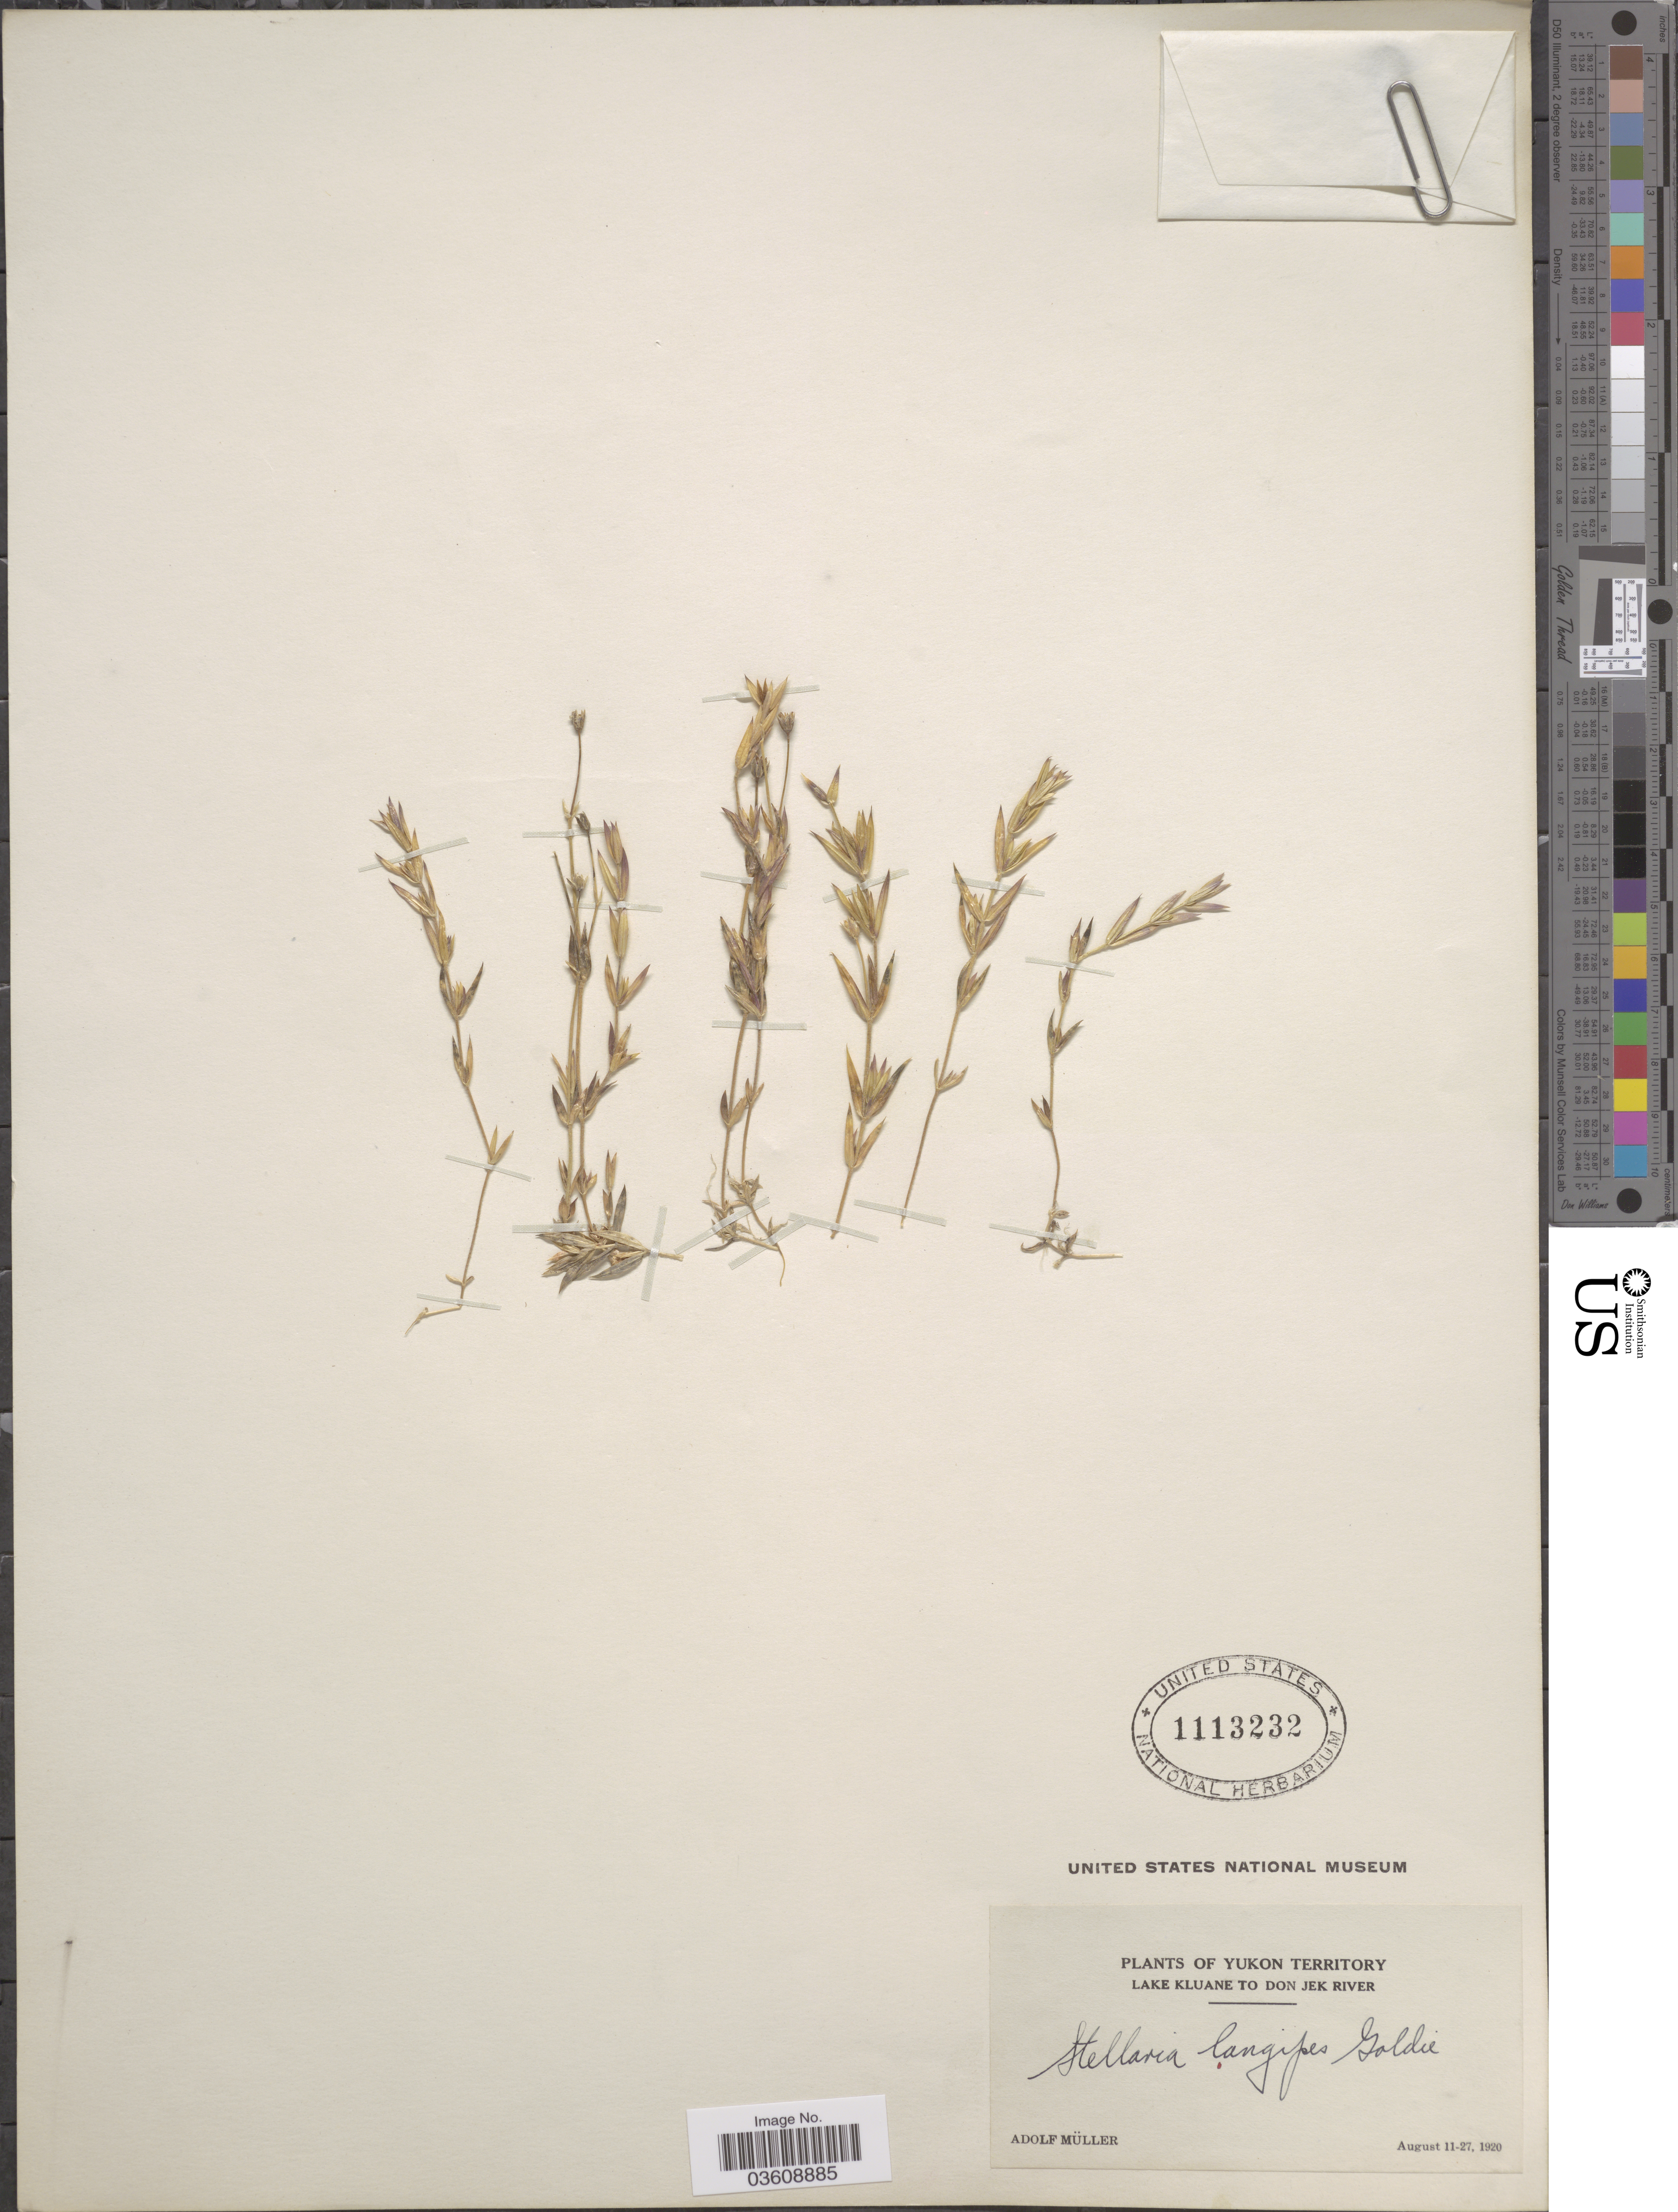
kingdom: Plantae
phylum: Tracheophyta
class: Magnoliopsida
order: Caryophyllales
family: Caryophyllaceae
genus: Stellaria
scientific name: Stellaria longipes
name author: Goldie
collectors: A. Muller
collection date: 1920-08-11/1920-08-27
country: Canada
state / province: Yukon Territory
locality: Lake Kluane to Don Jek River.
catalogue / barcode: US 1113232